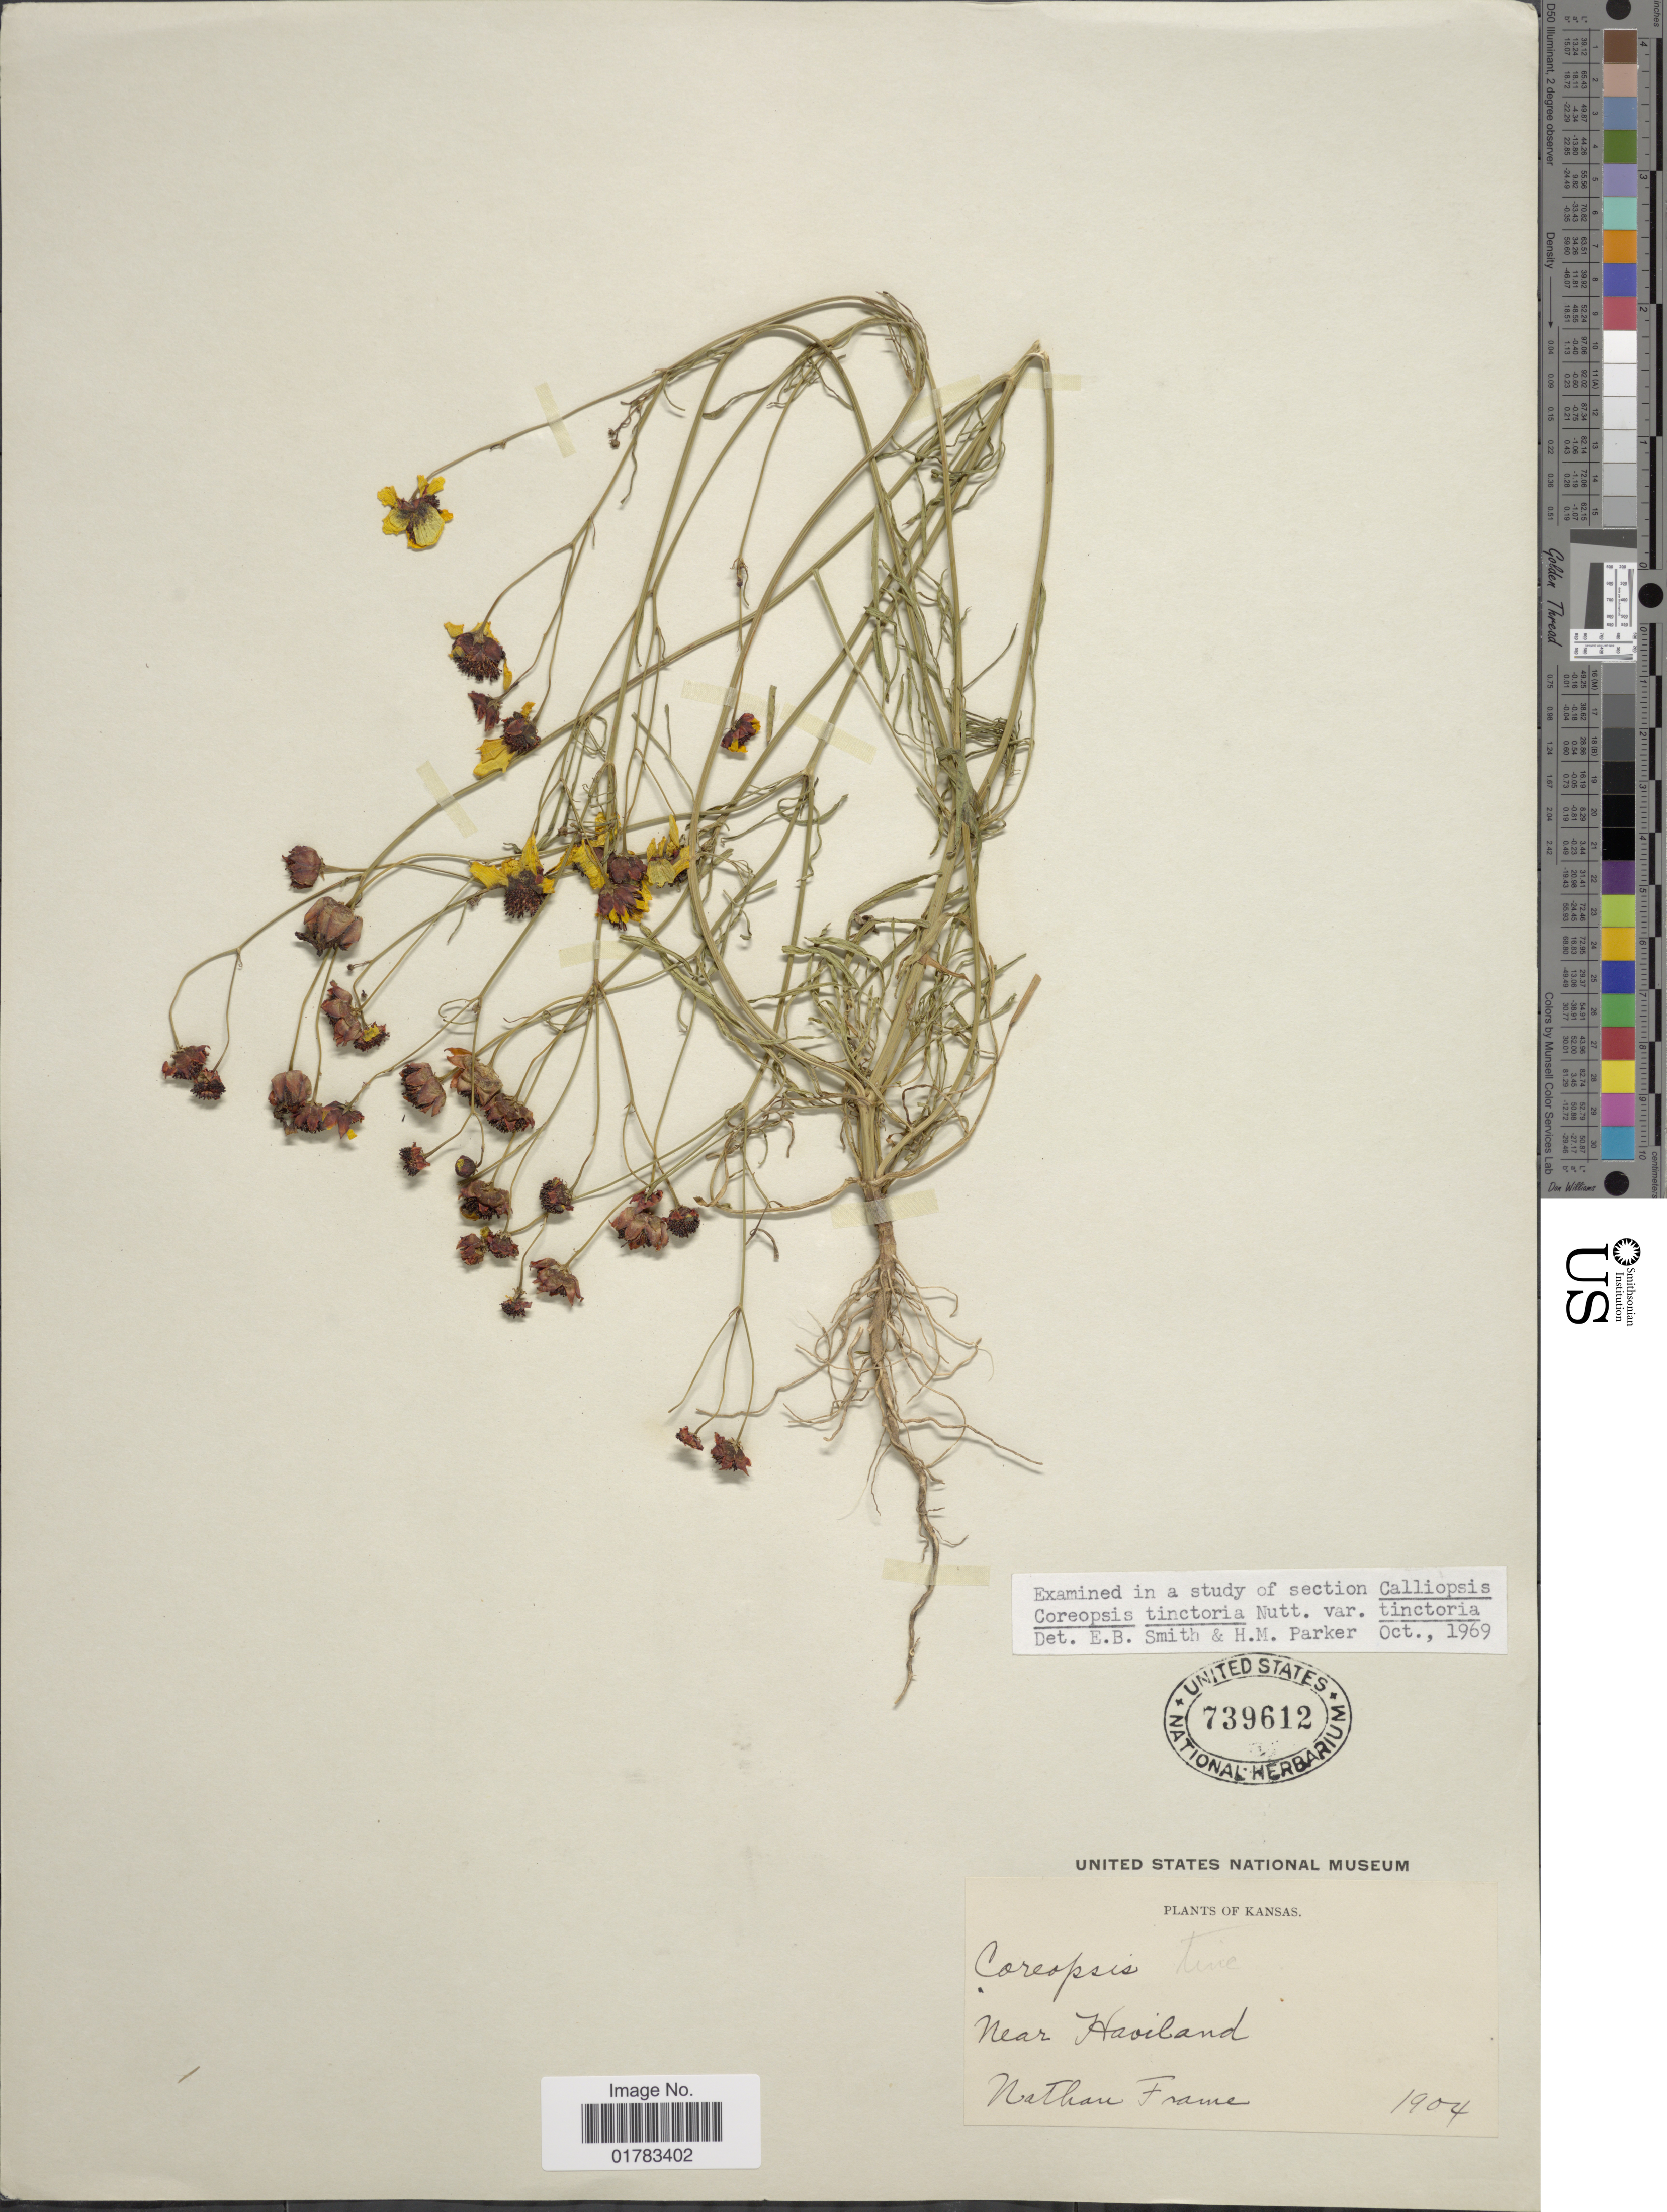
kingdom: Plantae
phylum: Tracheophyta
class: Magnoliopsida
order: Asterales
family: Asteraceae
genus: Coreopsis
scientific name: Coreopsis tinctoria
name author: Nutt.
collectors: N. Frame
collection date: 1904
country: United States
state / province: Kansas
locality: Near Haviland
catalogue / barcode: US 739612